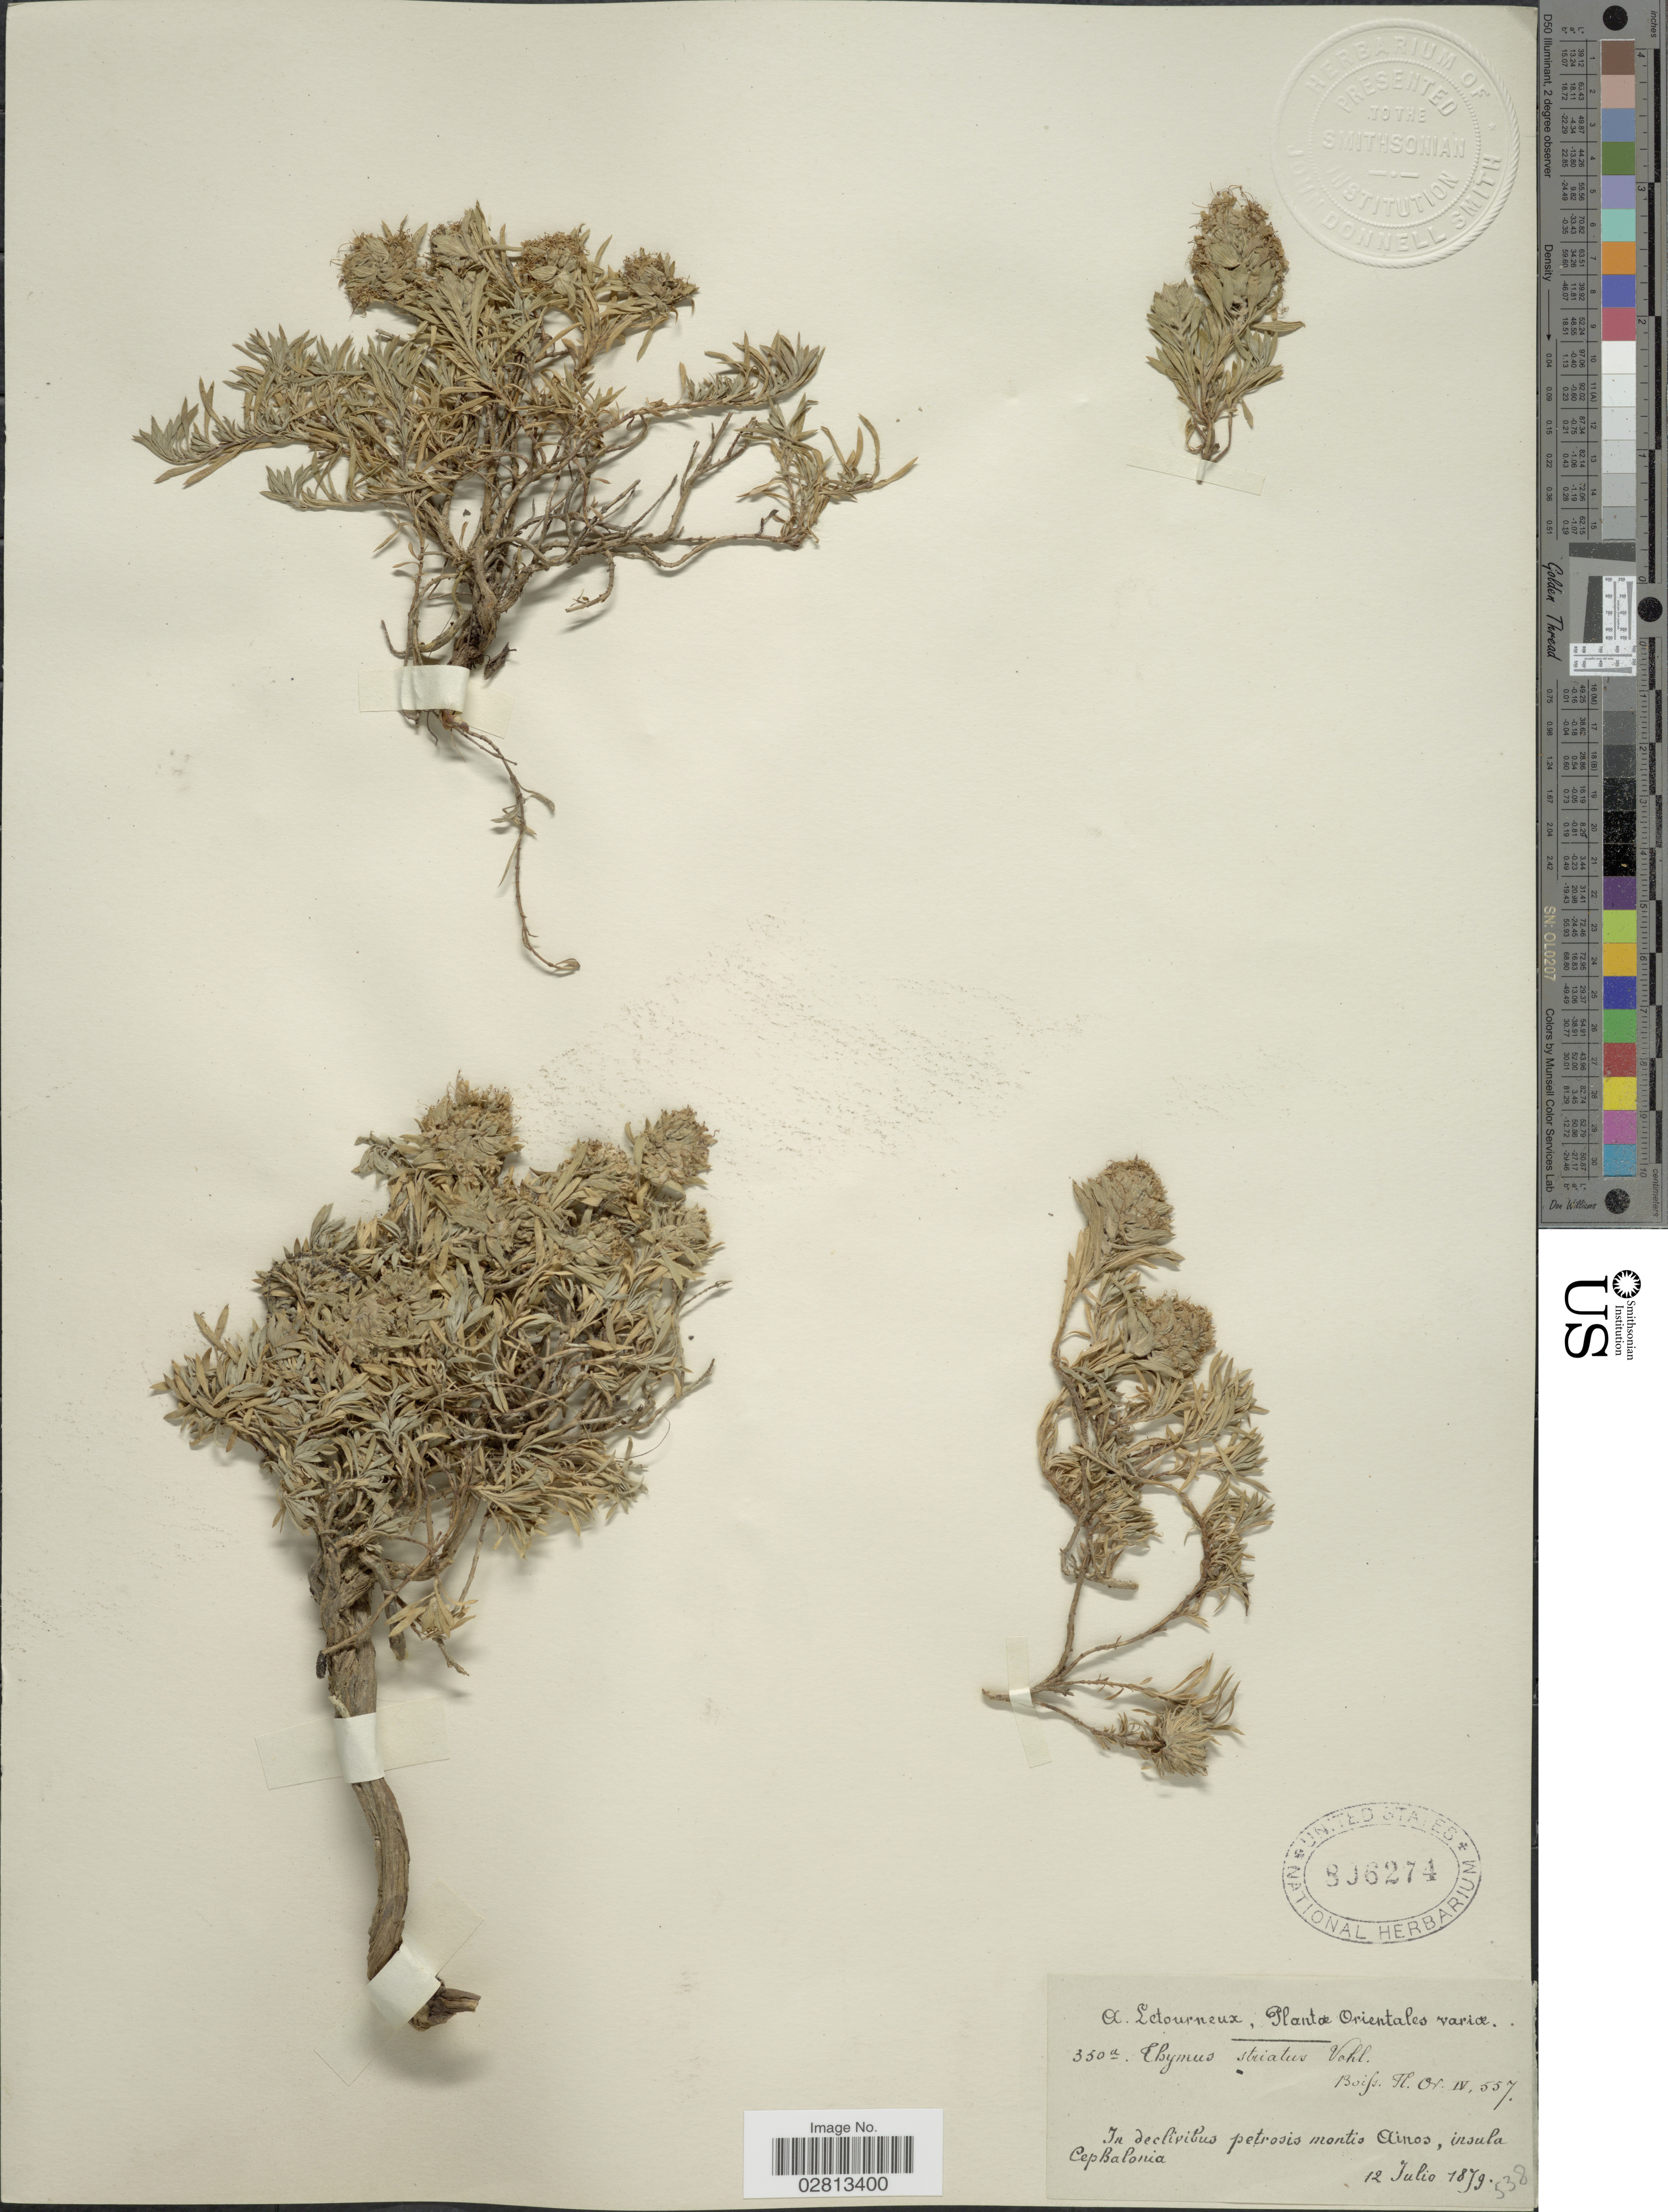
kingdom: Plantae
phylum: Tracheophyta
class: Magnoliopsida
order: Lamiales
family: Lamiaceae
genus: Thymus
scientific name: Thymus striatus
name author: Vahl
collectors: A. Letourneux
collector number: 350a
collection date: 1879-07-12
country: Greece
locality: Orientalis variae. In declivibus petrosis montis Ainos, insula CepBalonia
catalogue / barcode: US 806274